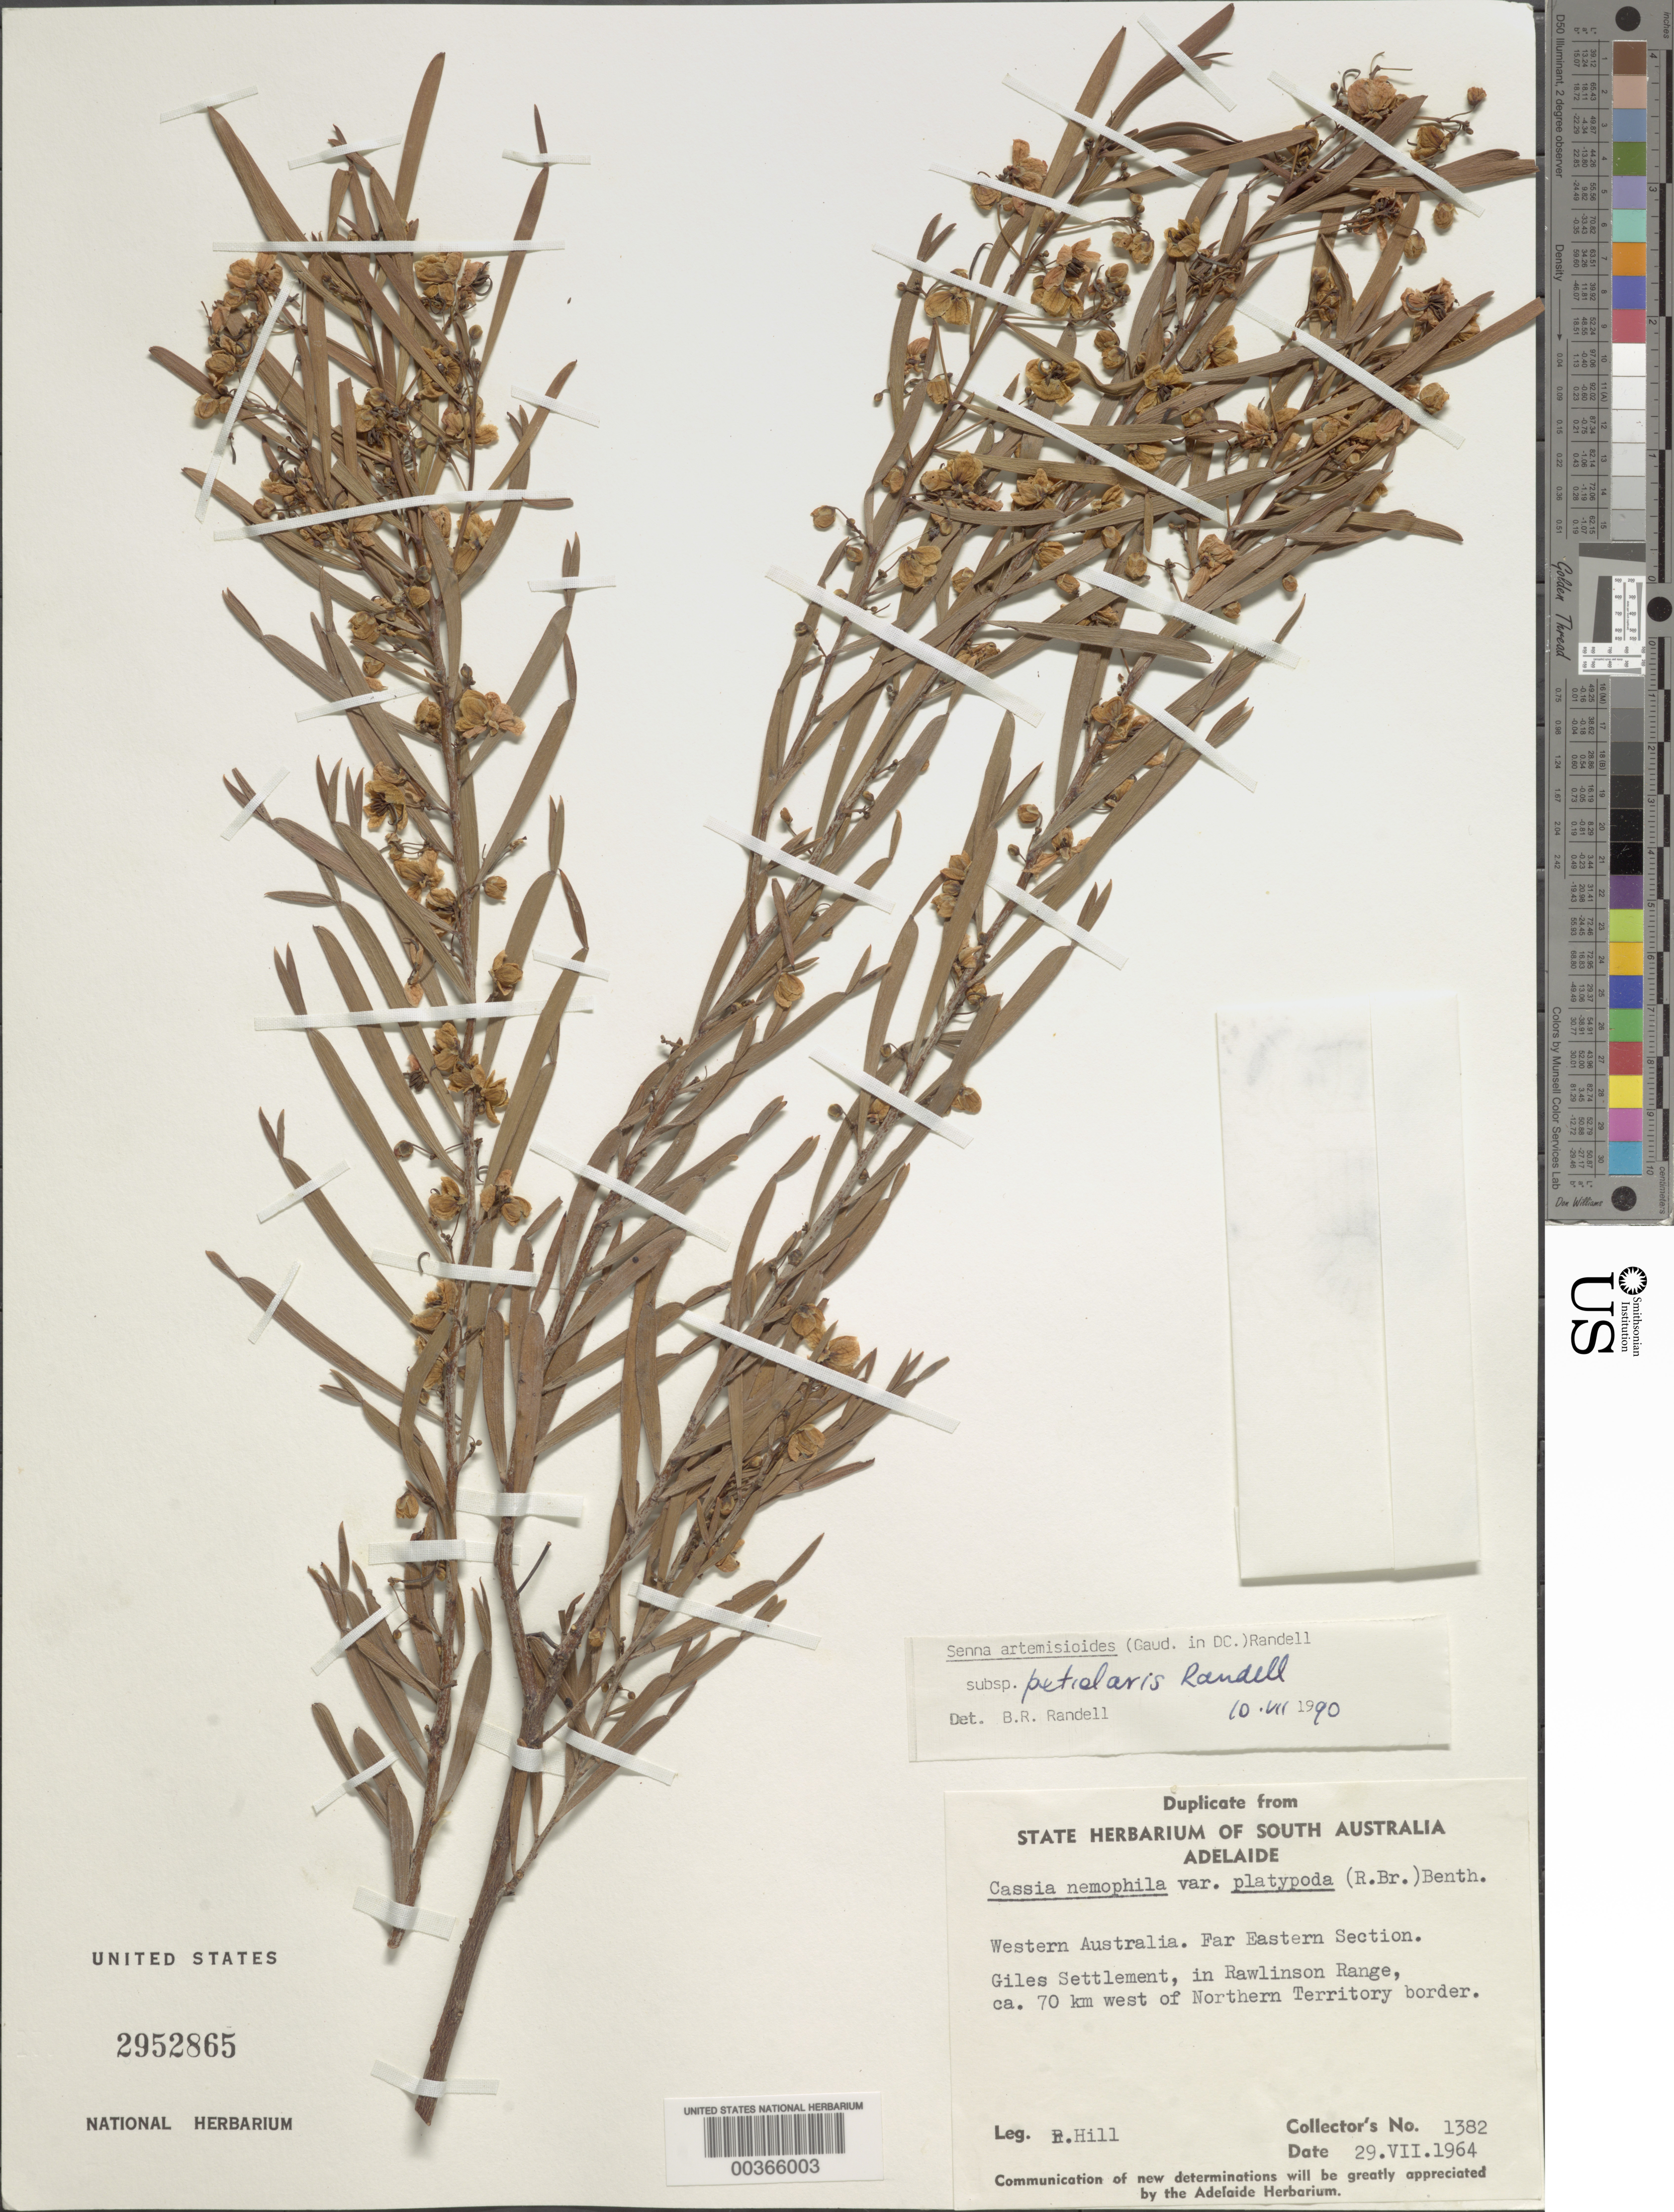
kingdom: Plantae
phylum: Tracheophyta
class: Magnoliopsida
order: Fabales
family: Fabaceae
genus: Senna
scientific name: Senna artemisioides subsp. petiolaris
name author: Randell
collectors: R. Hill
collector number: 1382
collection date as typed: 29 Jul 1964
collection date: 1964-07-29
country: Australia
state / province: Western Australia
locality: Far eastern section; giles settlement, in rawlinson range, ca 70 km w of northern territory border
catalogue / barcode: US 2952865